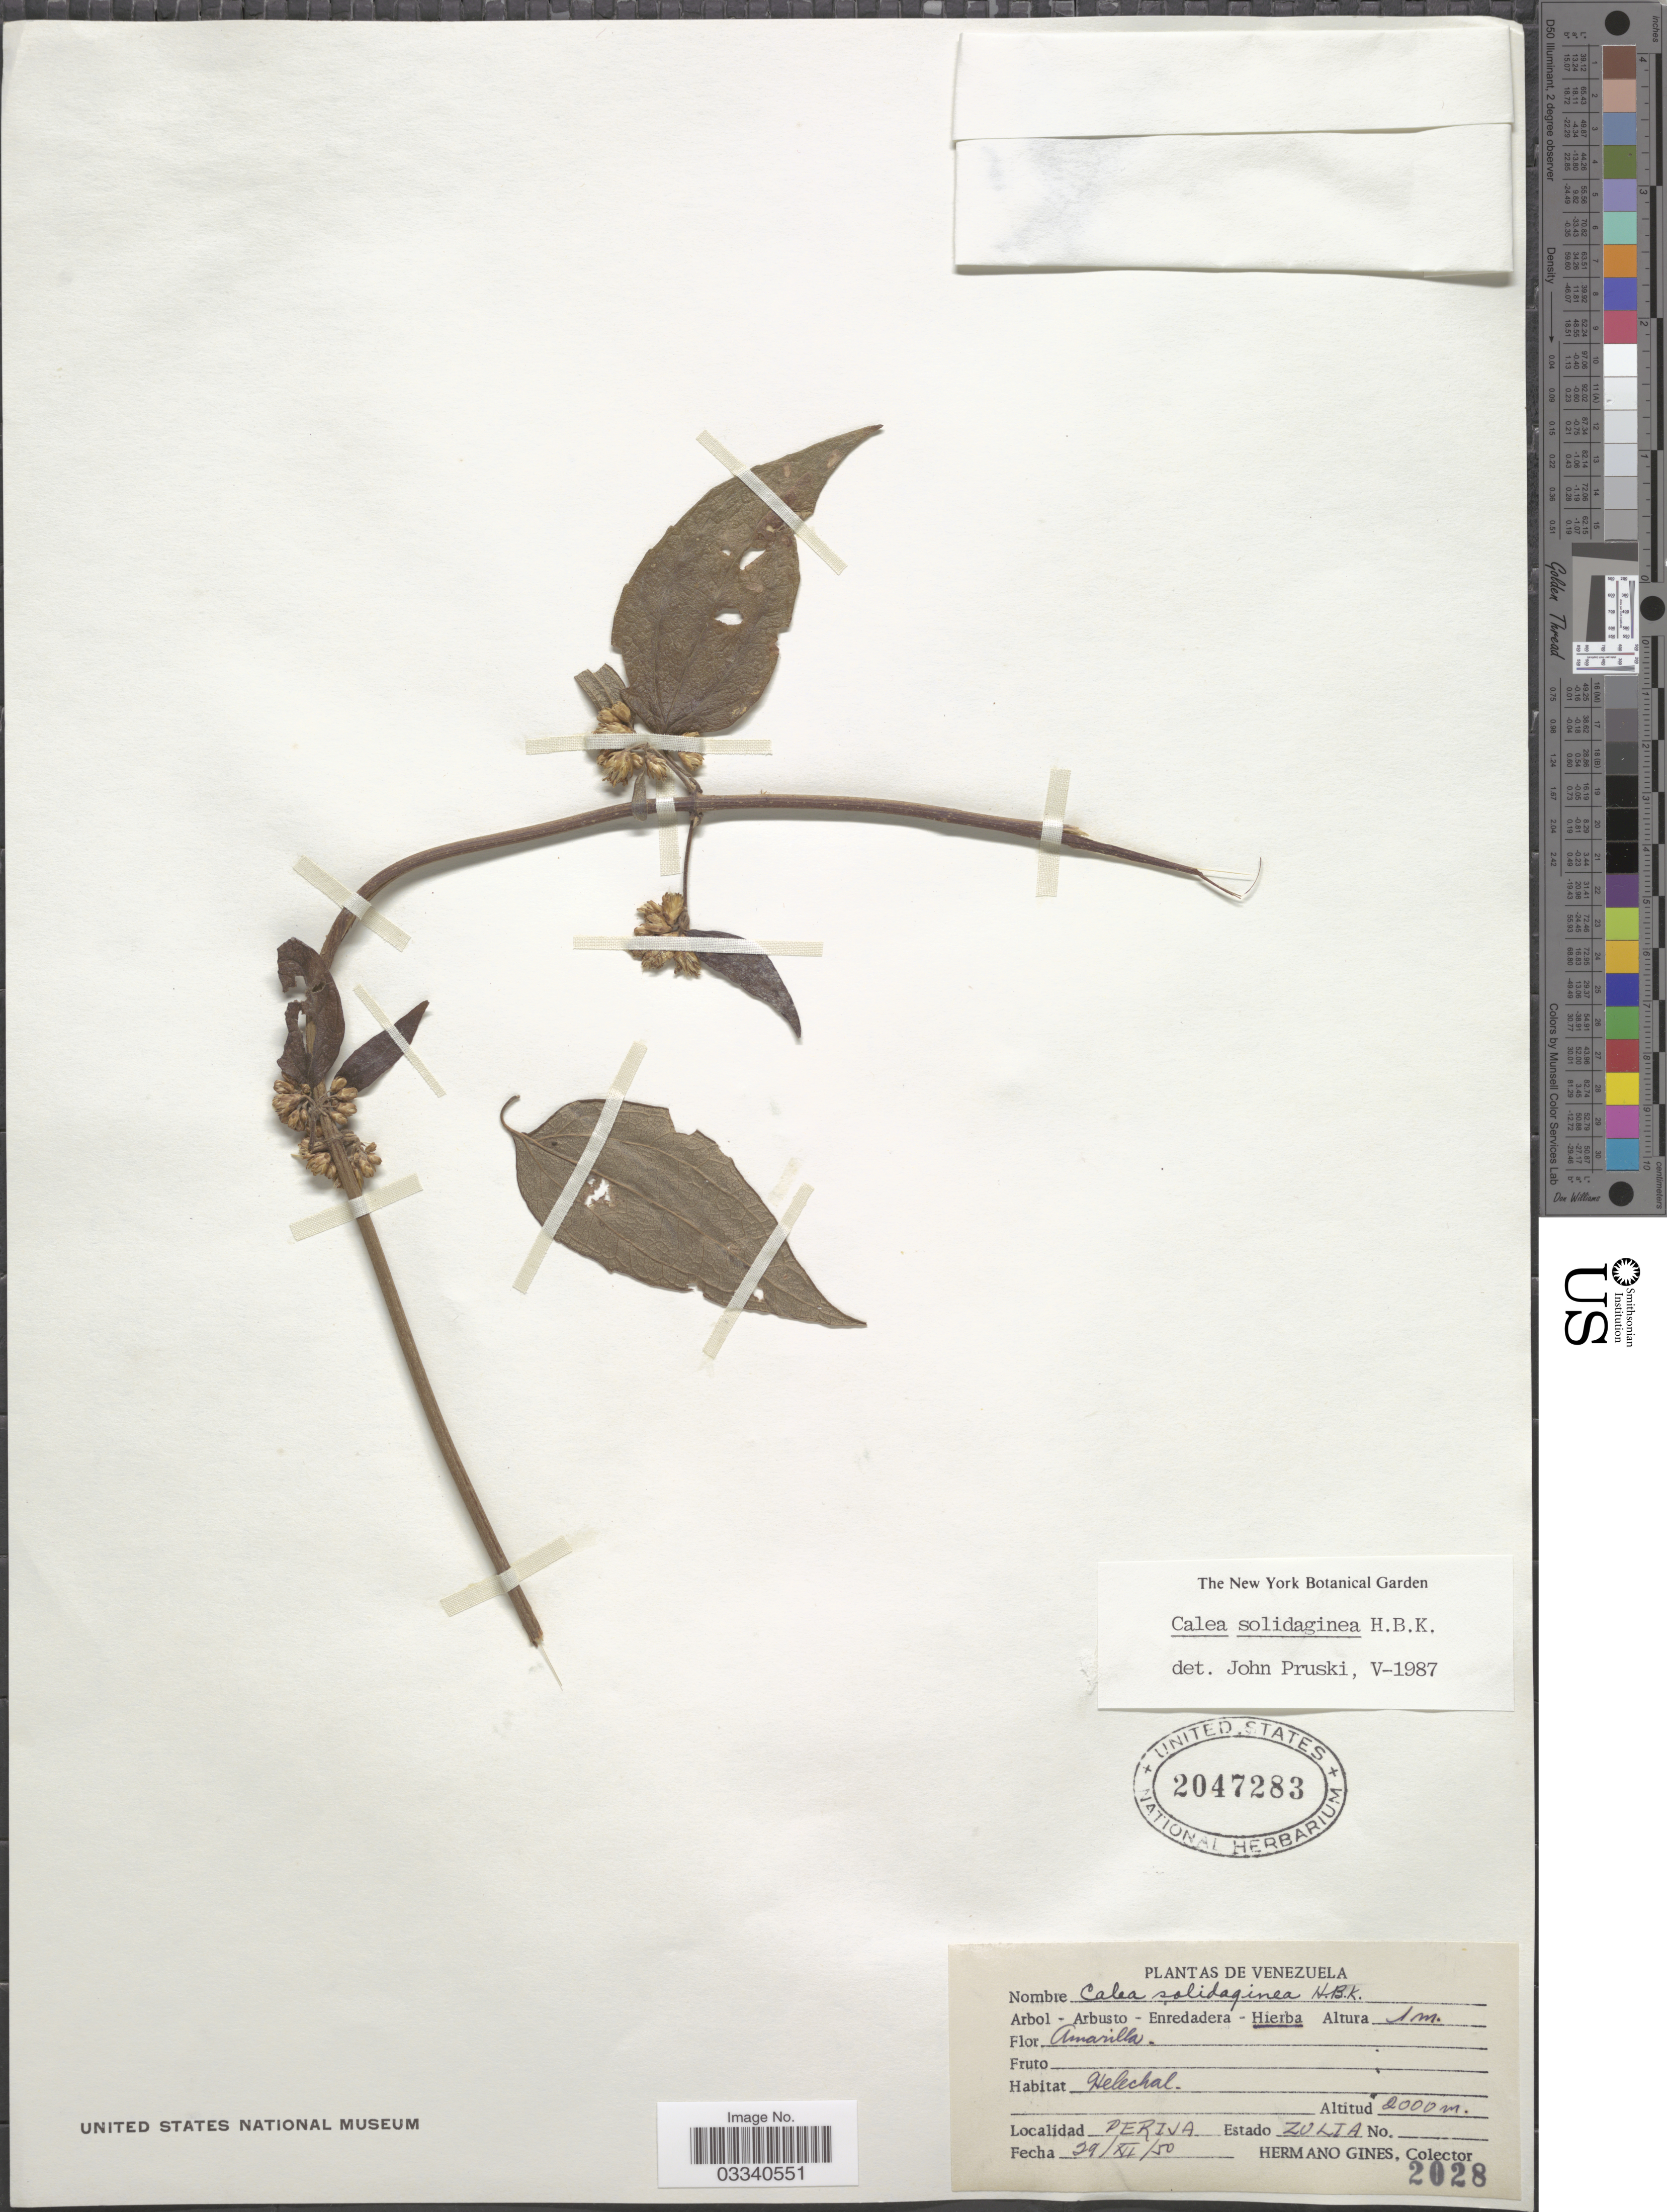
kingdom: Plantae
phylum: Tracheophyta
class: Magnoliopsida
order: Asterales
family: Asteraceae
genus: Calea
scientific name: Calea solidaginea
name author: Kunth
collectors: Bro. Gines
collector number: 2028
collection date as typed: Transcribed d/m/y: 29/12/50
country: Venezuela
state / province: Zulia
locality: Perija.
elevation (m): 2000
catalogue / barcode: US 2047283